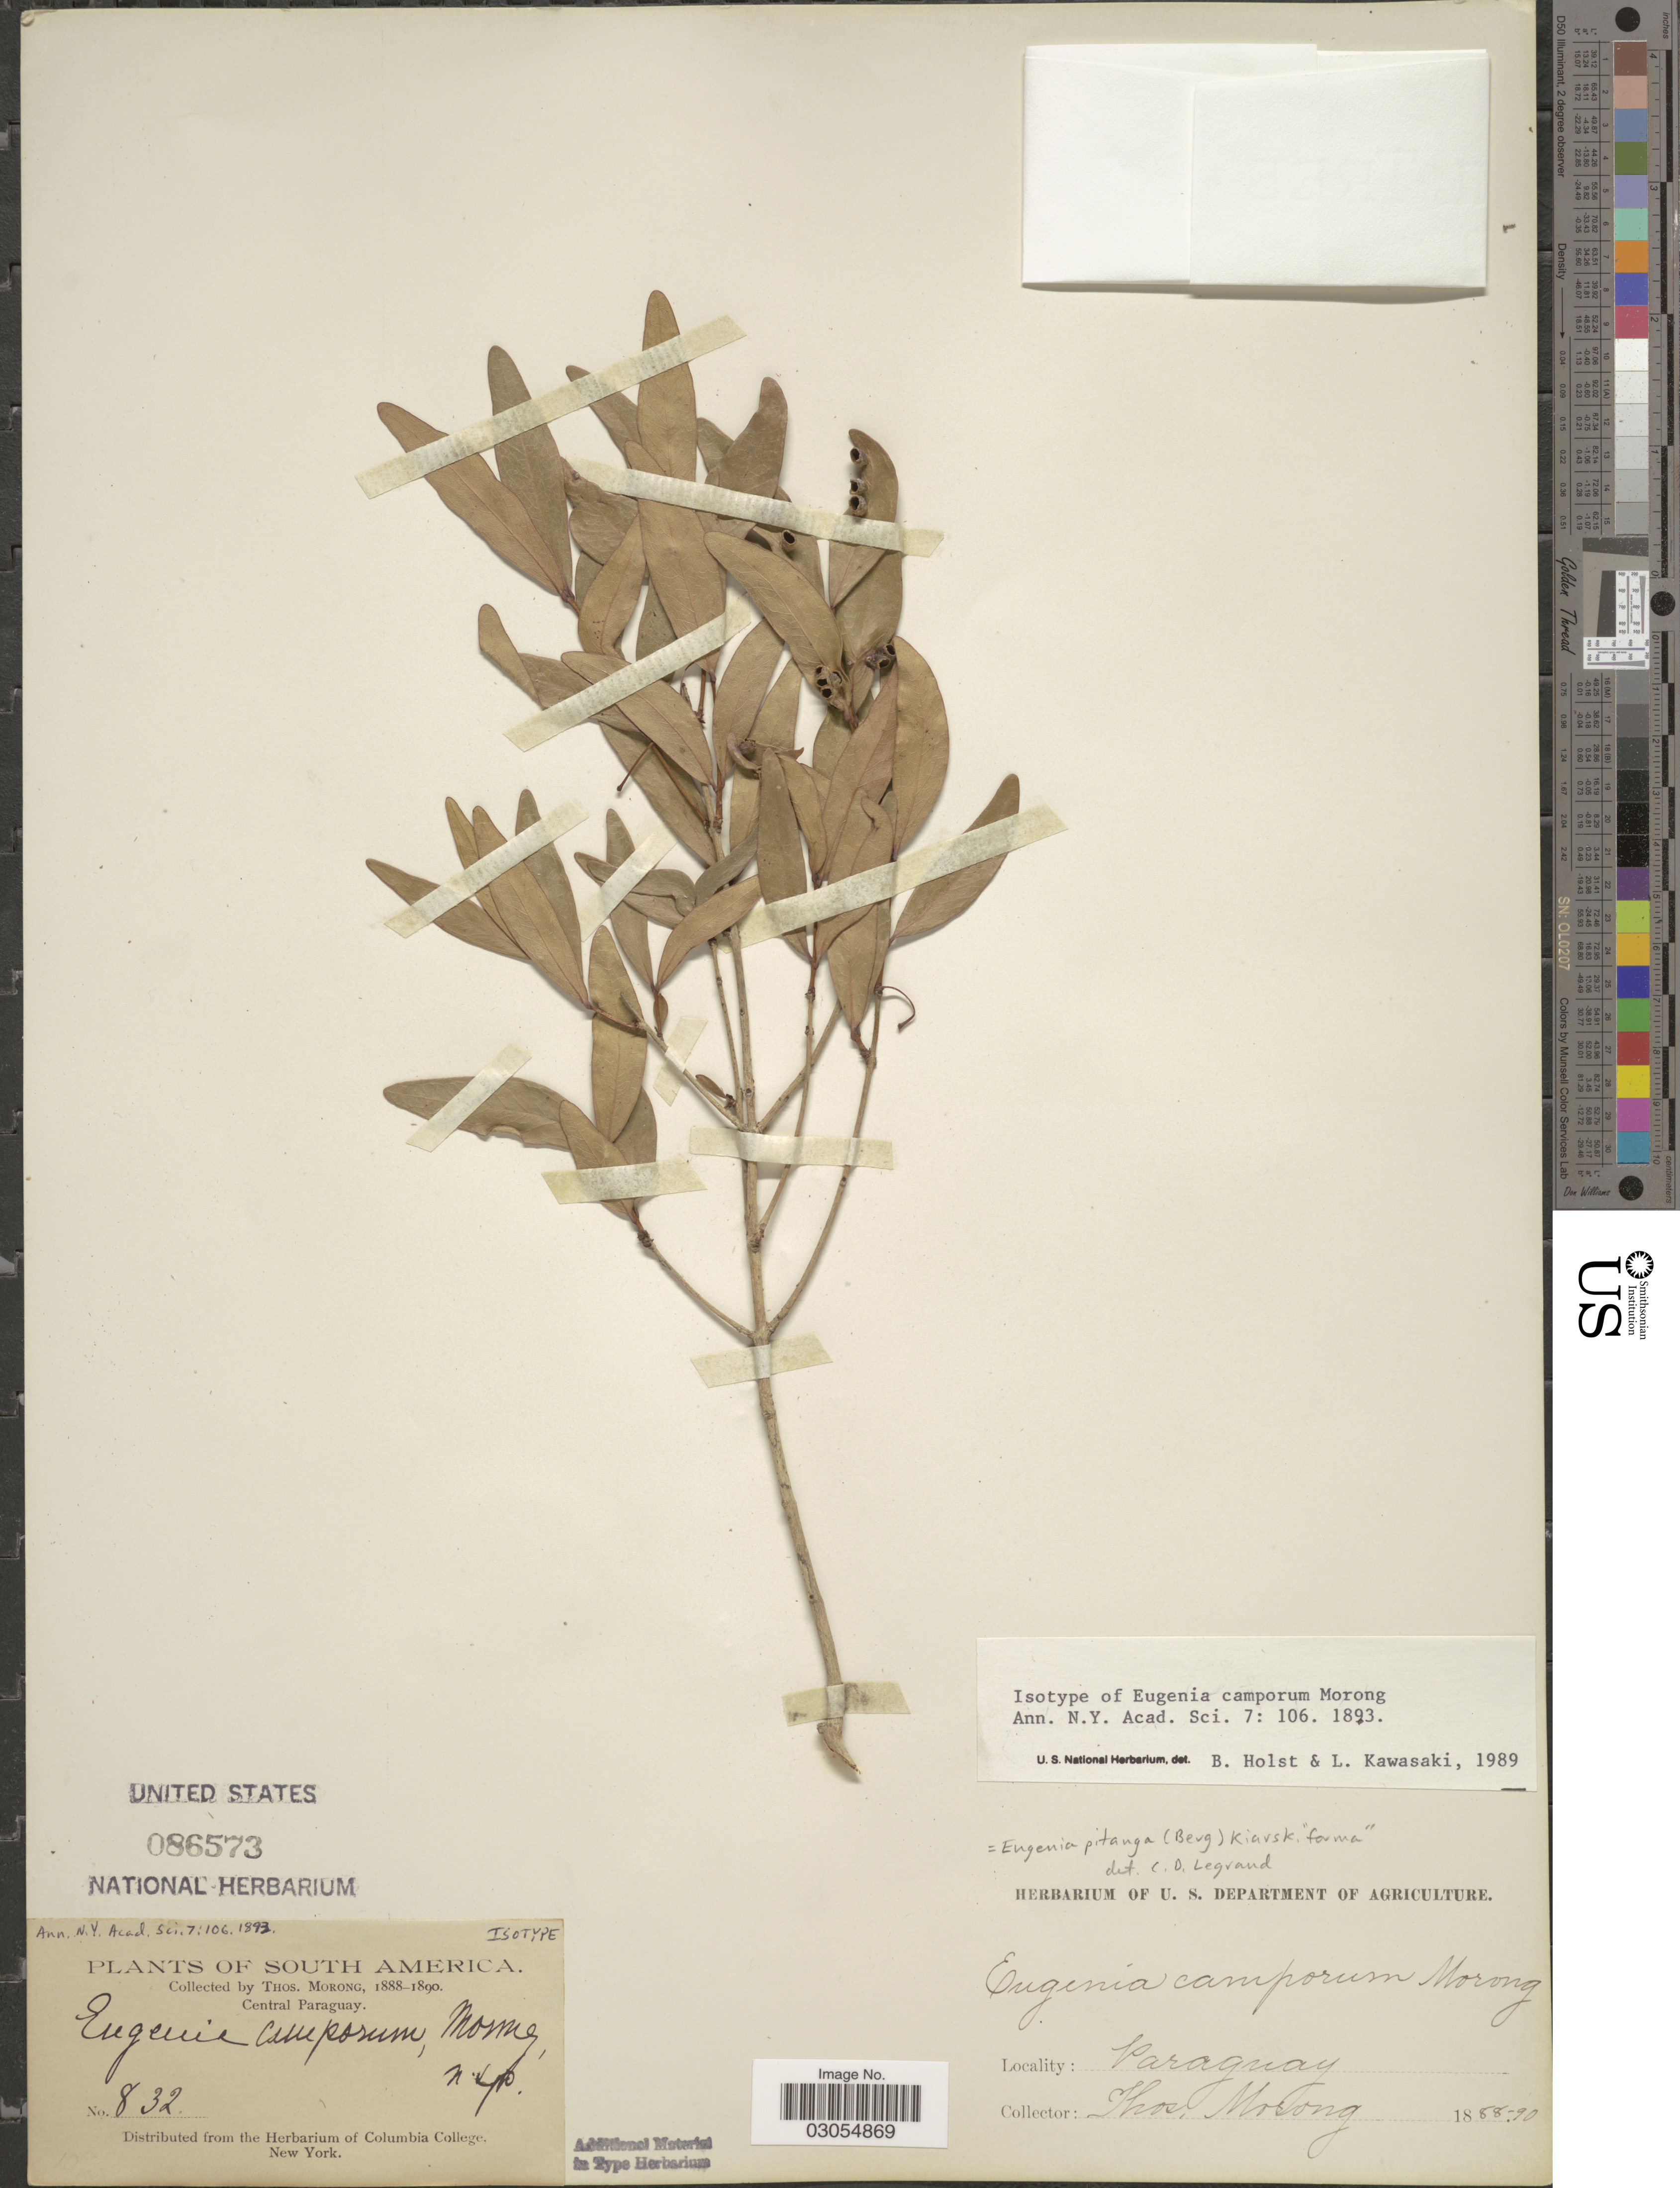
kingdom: Plantae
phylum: Tracheophyta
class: Magnoliopsida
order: Myrtales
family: Myrtaceae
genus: Eugenia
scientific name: Eugenia pitanga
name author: (O. Berg) Nied.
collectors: ex herb. T. Morong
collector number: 832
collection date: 1888/1890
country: Paraguay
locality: Central Paraguay.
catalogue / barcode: US 86573